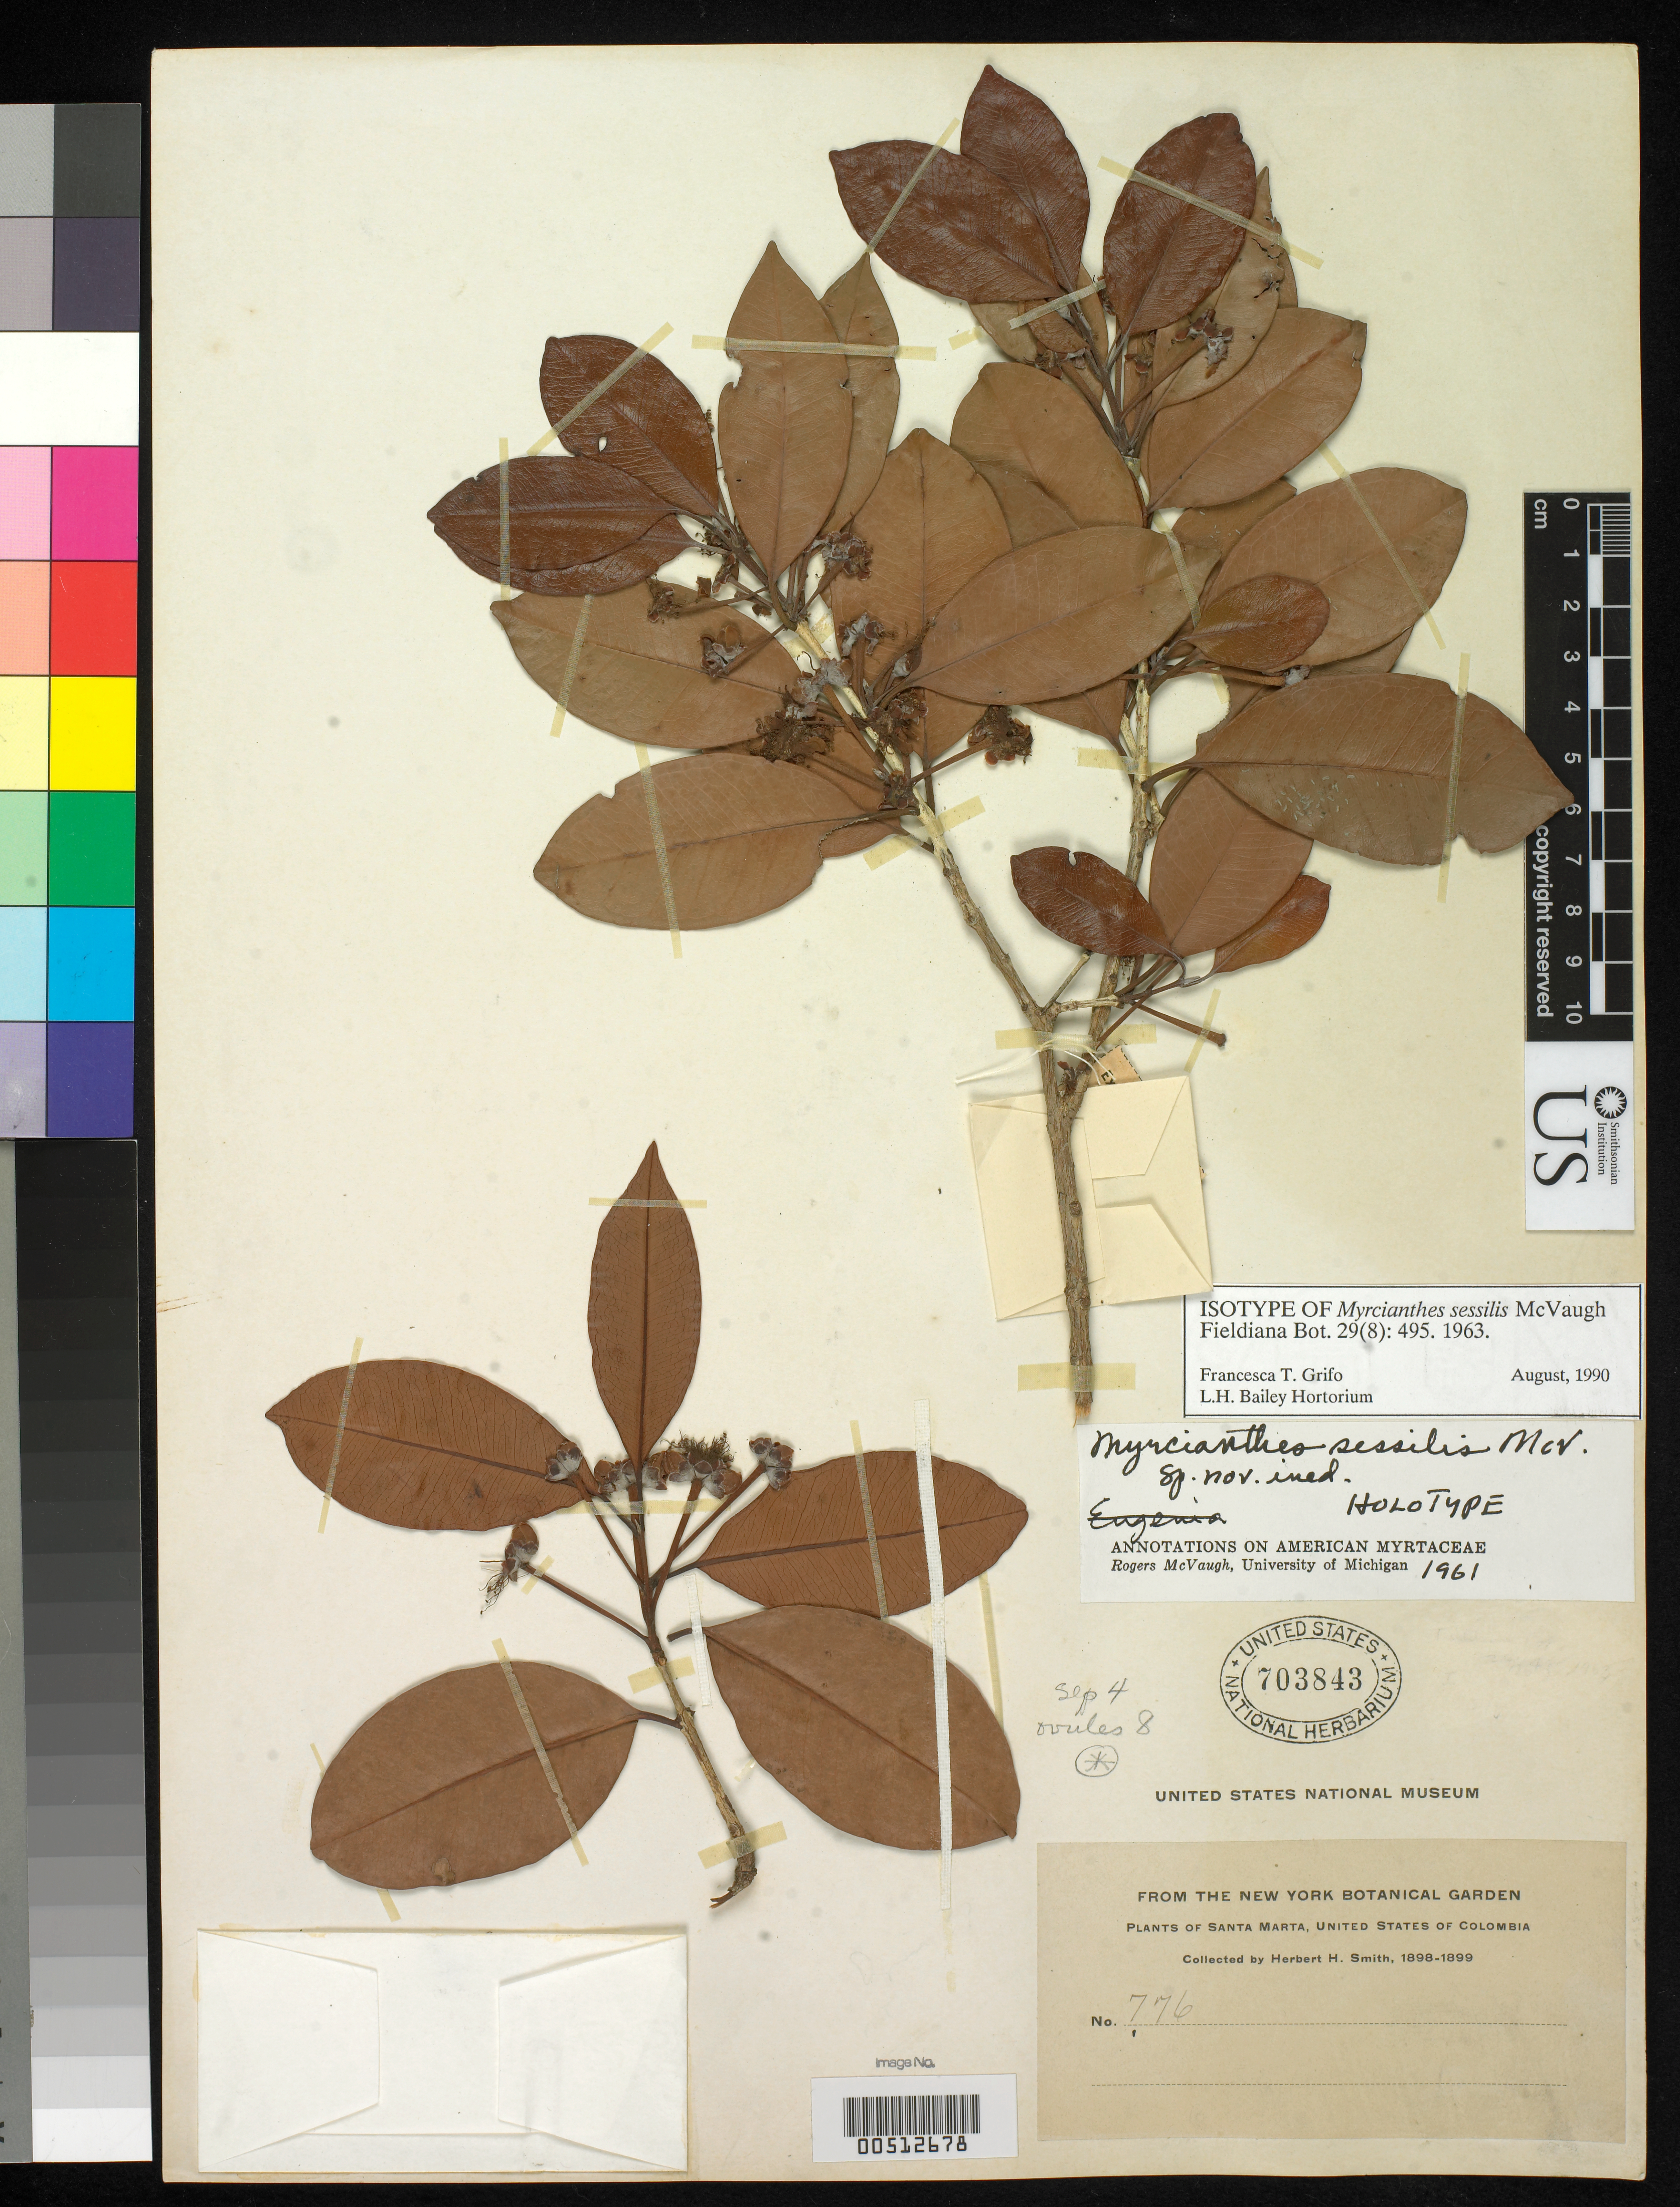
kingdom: Plantae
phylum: Tracheophyta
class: Magnoliopsida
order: Myrtales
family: Myrtaceae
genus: Myrcianthes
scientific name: Myrcianthes sessilis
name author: McVaugh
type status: Isotype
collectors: Herbert H. Smith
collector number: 776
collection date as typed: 1898 to -- --- 1899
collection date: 1898/1899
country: Colombia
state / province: Magdalena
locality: Santa Marta.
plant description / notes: Specimen annotated by McVaugh (1961) as "holotype" but according to protologue, "type" is deposited at GH [duplicate at GH annotated by McVaugh in 1958 as "isotype"!].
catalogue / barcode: US 703843